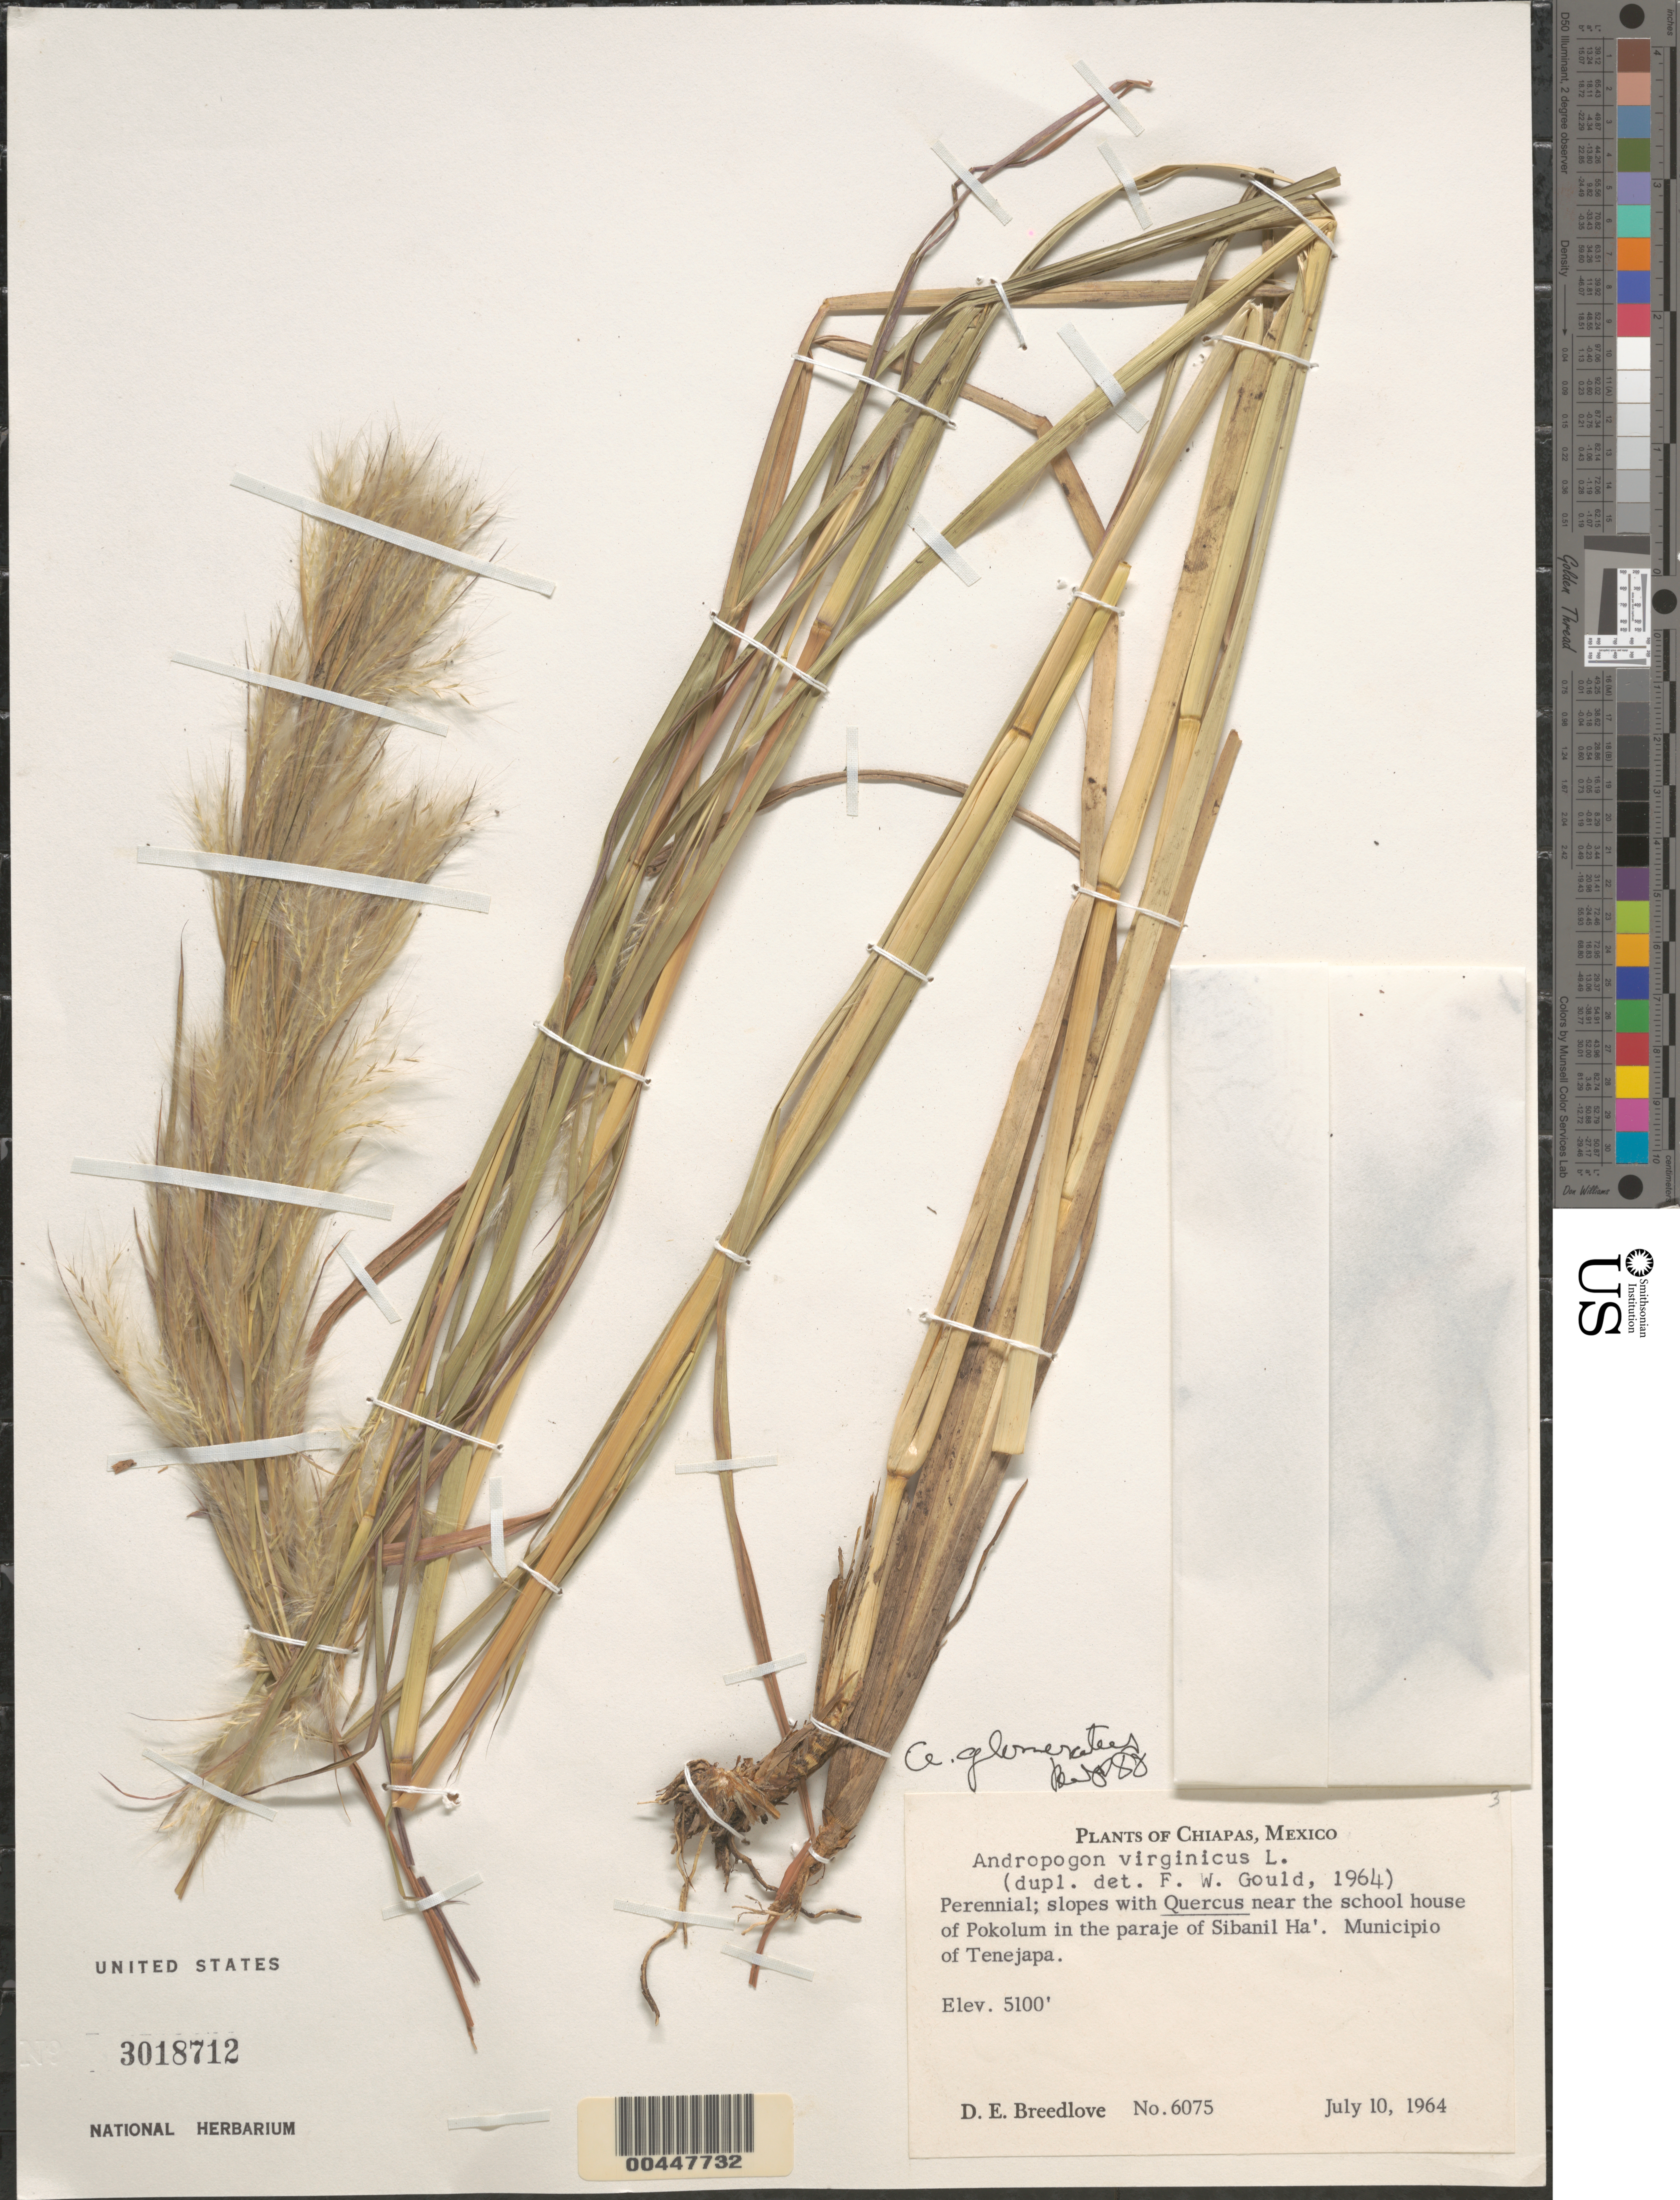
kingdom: Plantae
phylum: Tracheophyta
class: Liliopsida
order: Poales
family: Poaceae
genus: Andropogon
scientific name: Andropogon glomeratus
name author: (Walter) Britton, Stearns & Poggenb.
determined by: Pohl, R. W.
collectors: D. E. Breedlove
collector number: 6075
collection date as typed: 10 Jul 1964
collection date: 1964-07-10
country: Mexico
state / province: Chiapas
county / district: Tenejapa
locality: Near the school house of Pokolum in the paraje of Sibanil Ha'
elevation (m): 1554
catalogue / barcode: US 3018712